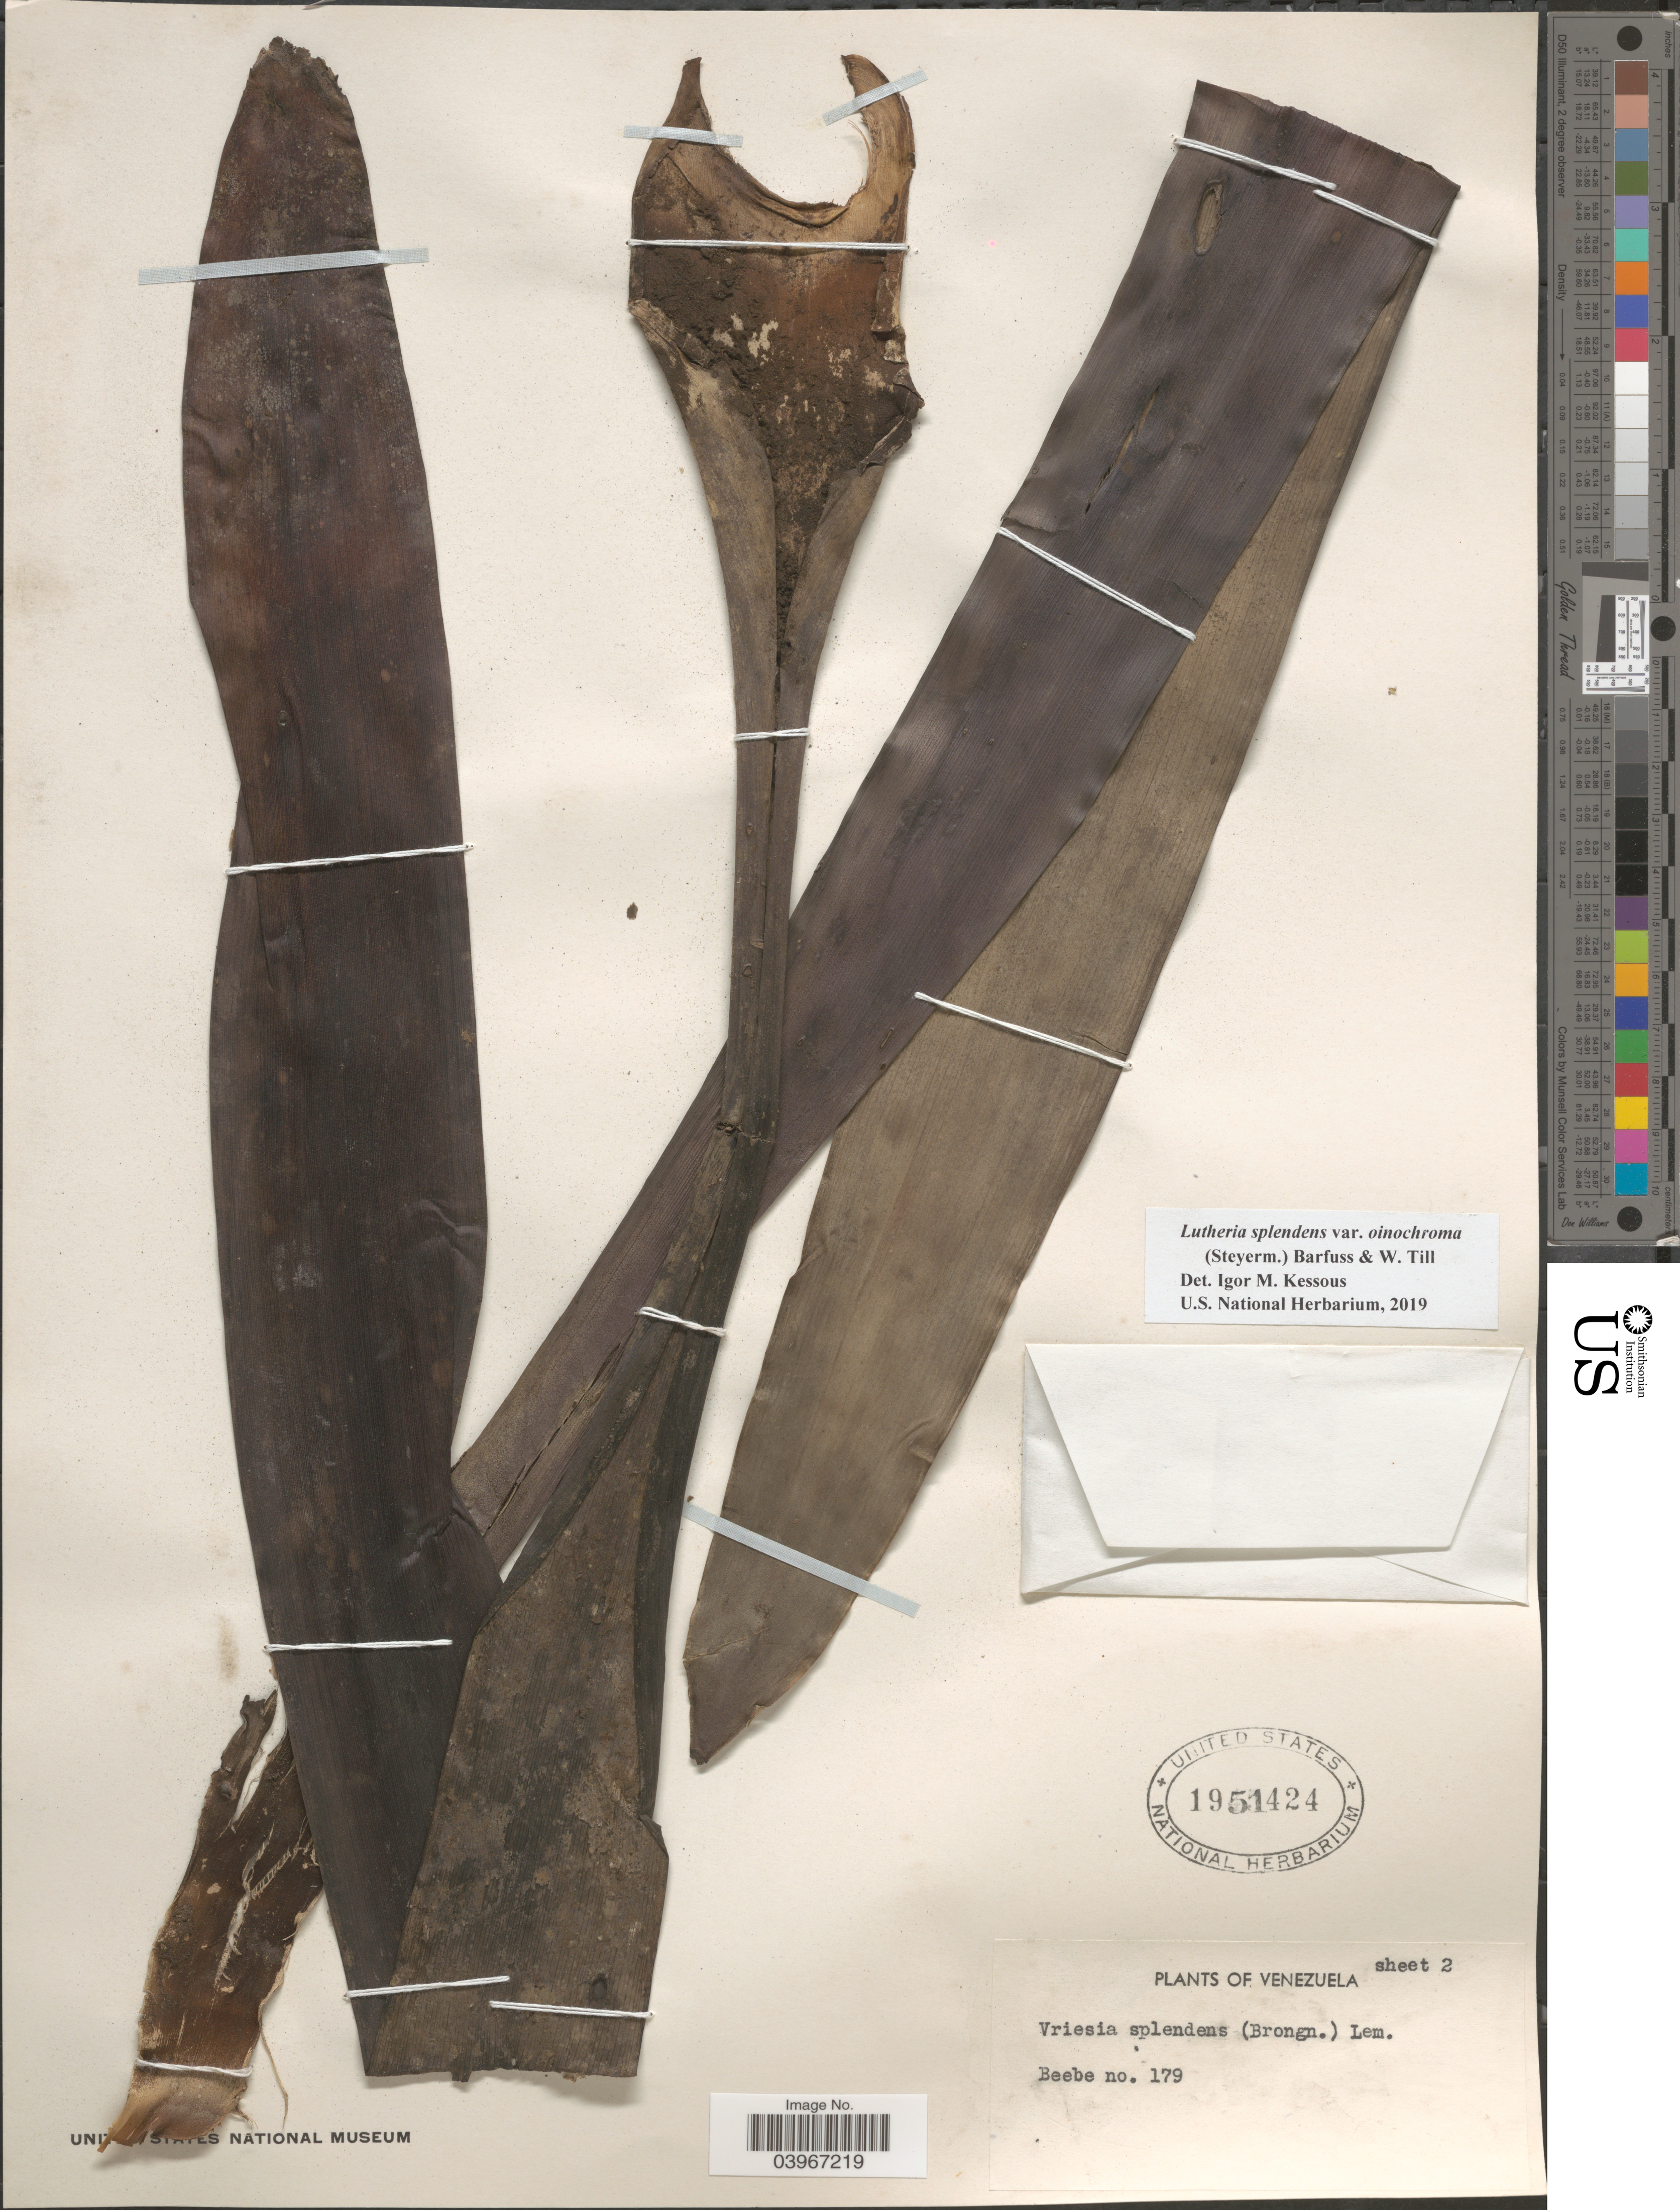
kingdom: Plantae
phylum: Tracheophyta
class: Liliopsida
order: Poales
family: Bromeliaceae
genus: Lutheria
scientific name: Lutheria splendens var. oinochroma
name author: (Steyerm.) Barfuss & W. Till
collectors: Beebe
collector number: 179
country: Venezuela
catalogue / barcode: US 1951424